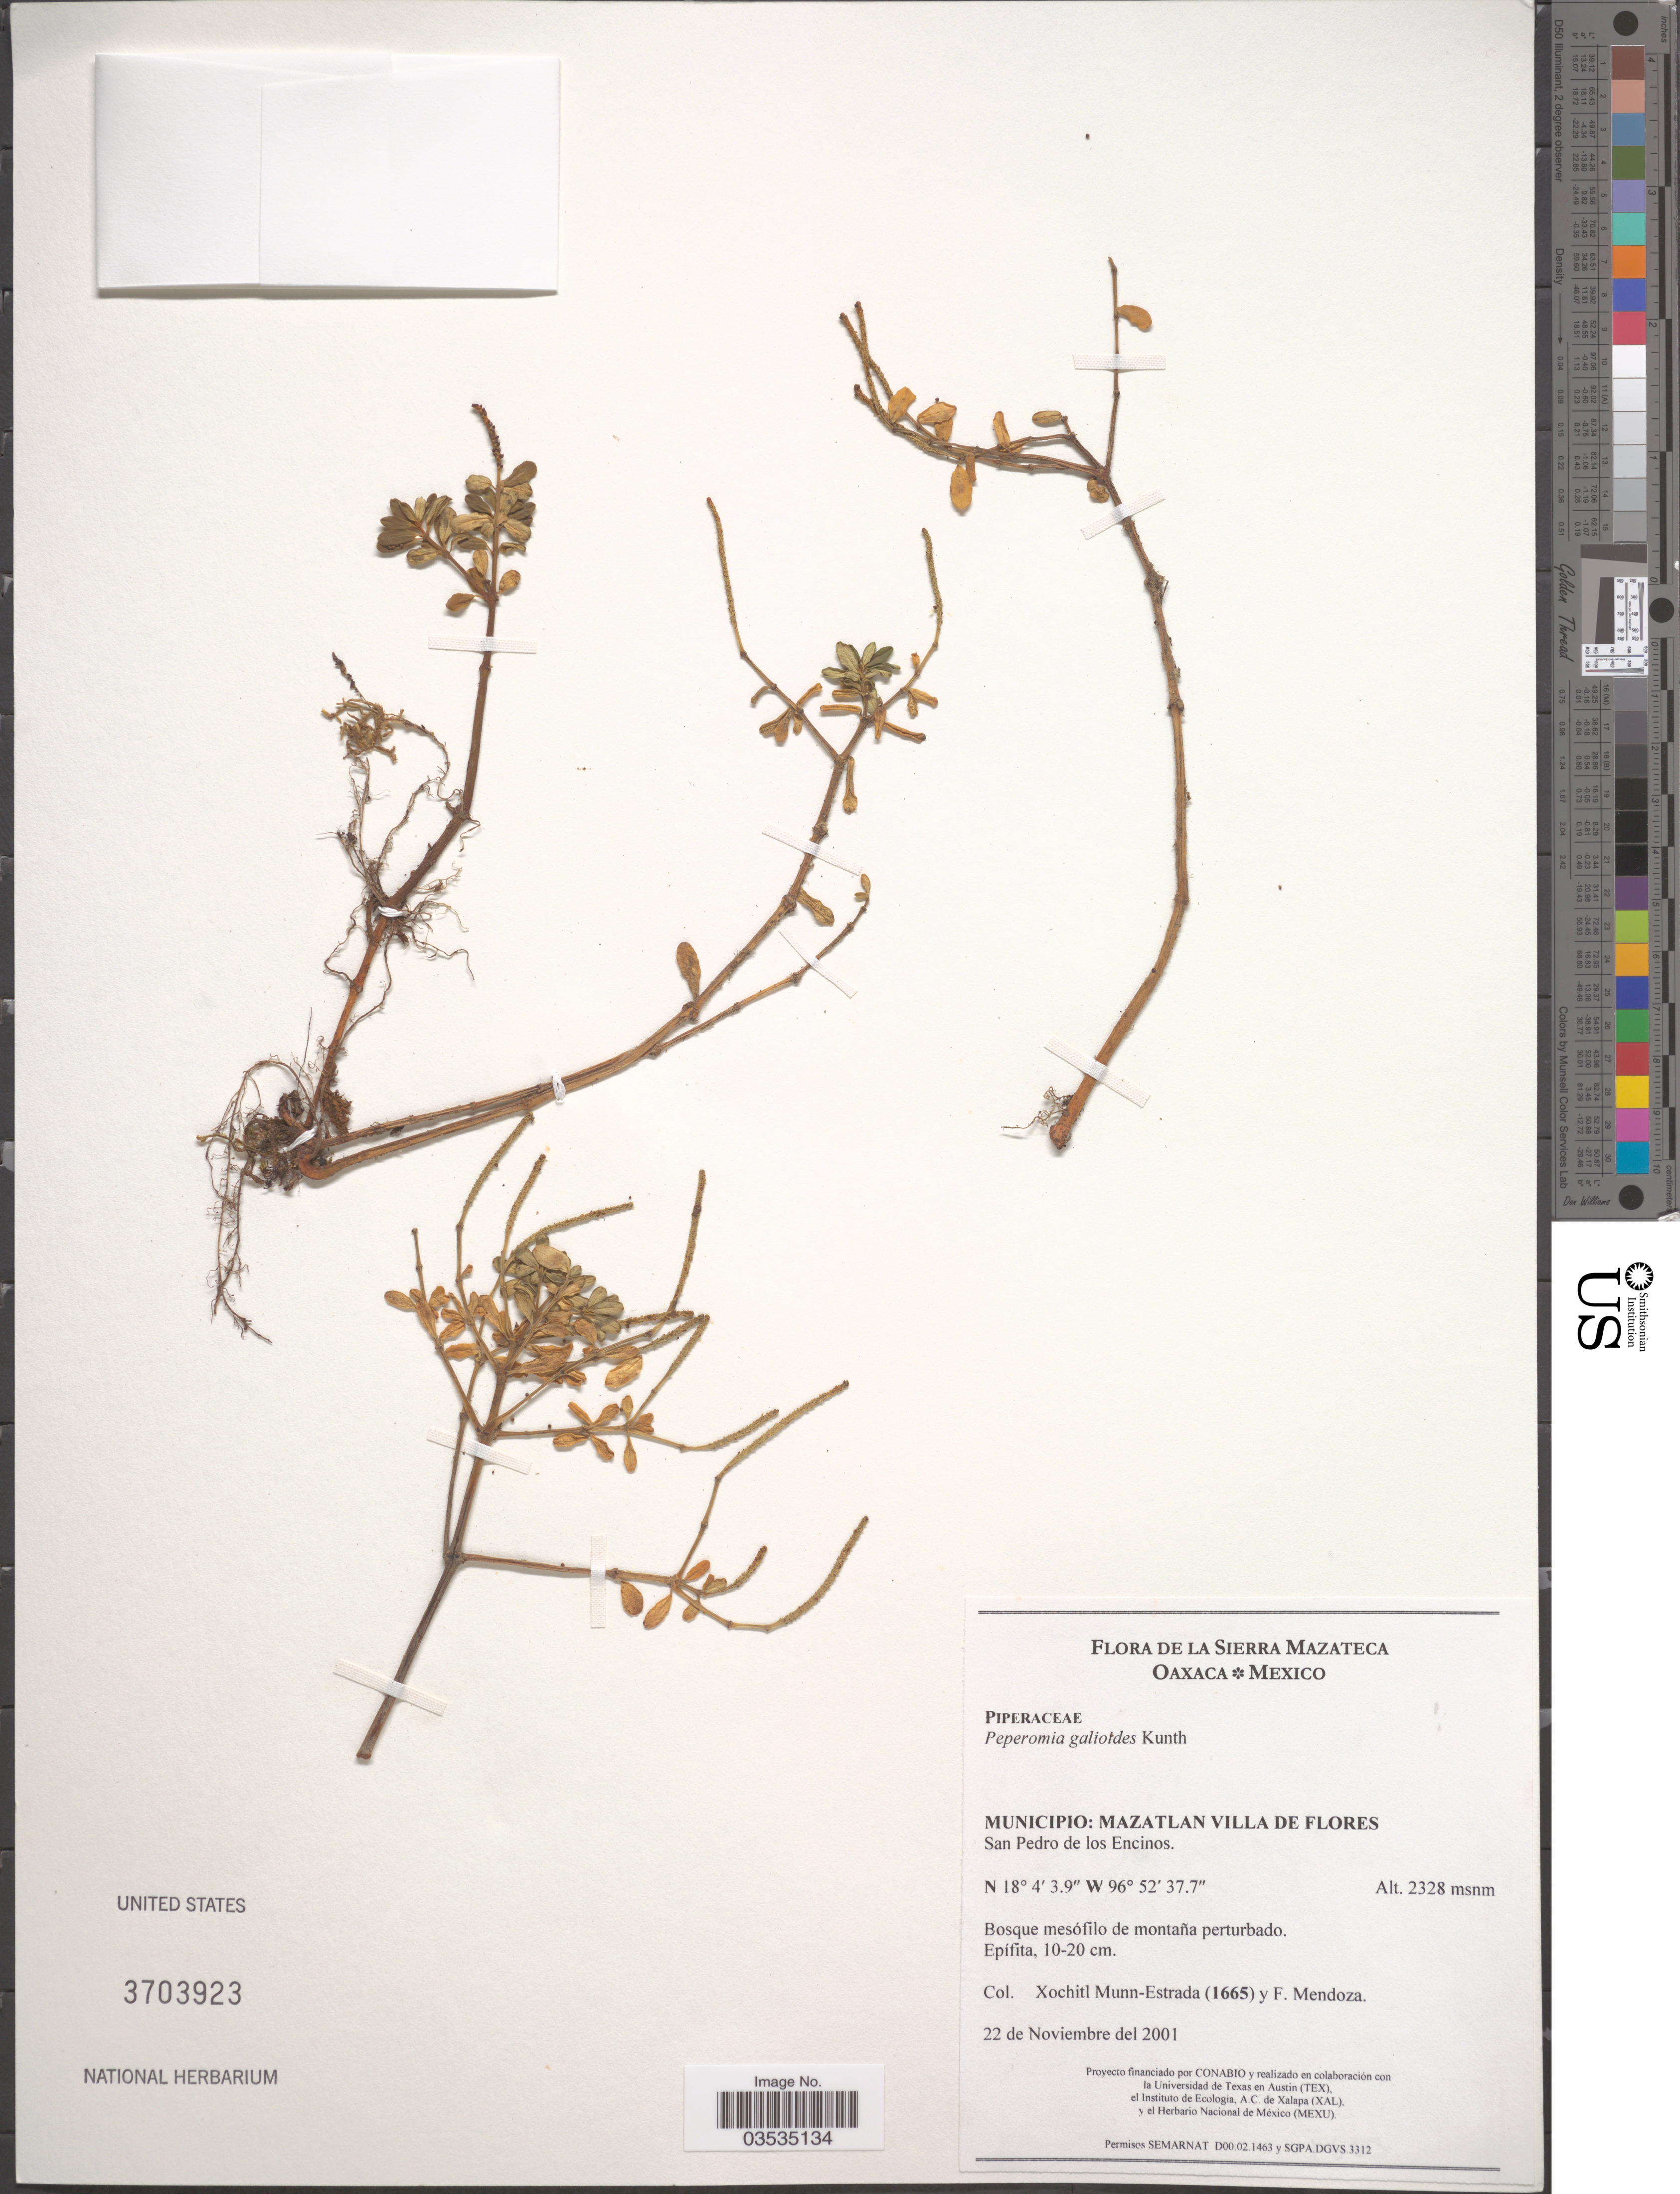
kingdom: Plantae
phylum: Tracheophyta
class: Magnoliopsida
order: Piperales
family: Piperaceae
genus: Peperomia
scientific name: Peperomia leptophylla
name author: Miq.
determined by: Jiménez, José Estaban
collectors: X. Munn-Estrada & F. Mendoza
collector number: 1665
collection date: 2001-11-22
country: Mexico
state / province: Oaxaca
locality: Sierra Mazateca. Municipio: Mazatlan villa de flores. San Pedro de los Encinos.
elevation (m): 2328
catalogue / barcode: US 3703923